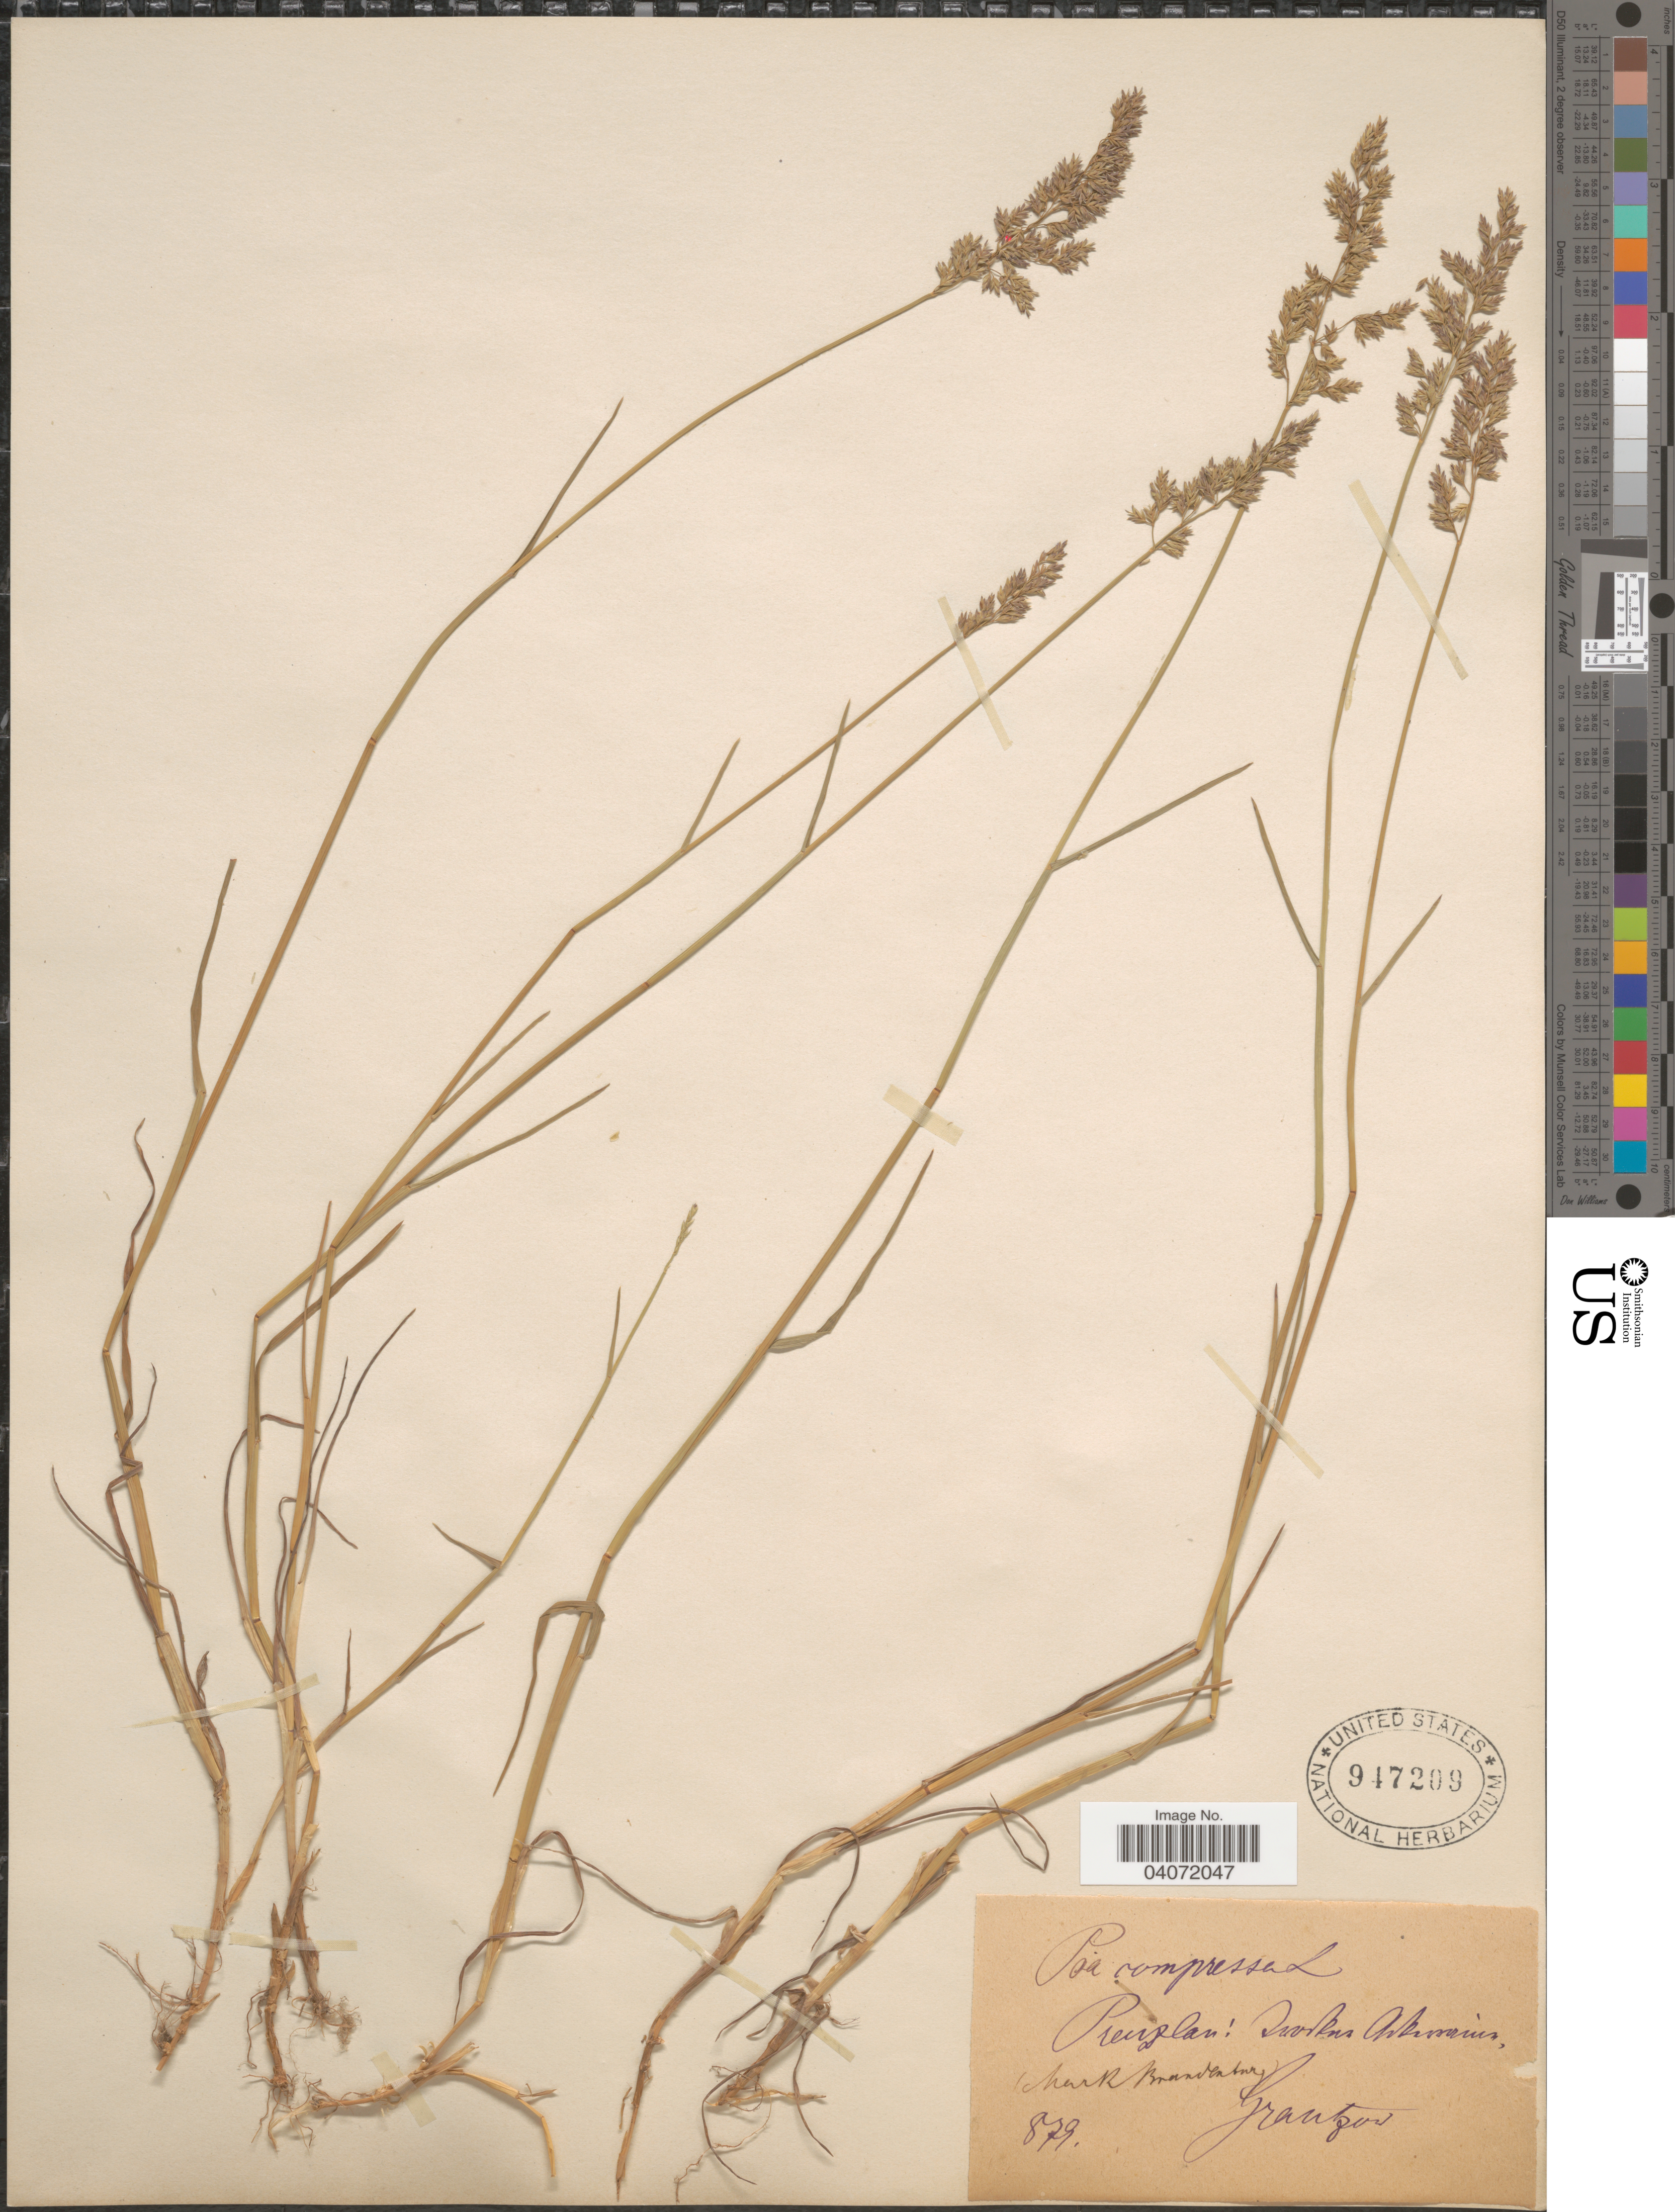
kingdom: Plantae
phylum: Tracheophyta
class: Liliopsida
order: Poales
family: Poaceae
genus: Poa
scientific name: Poa compressa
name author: L.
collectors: Grantzow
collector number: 879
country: Germany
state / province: Brandenburg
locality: Prenzlau: [illegible text]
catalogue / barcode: US 947209